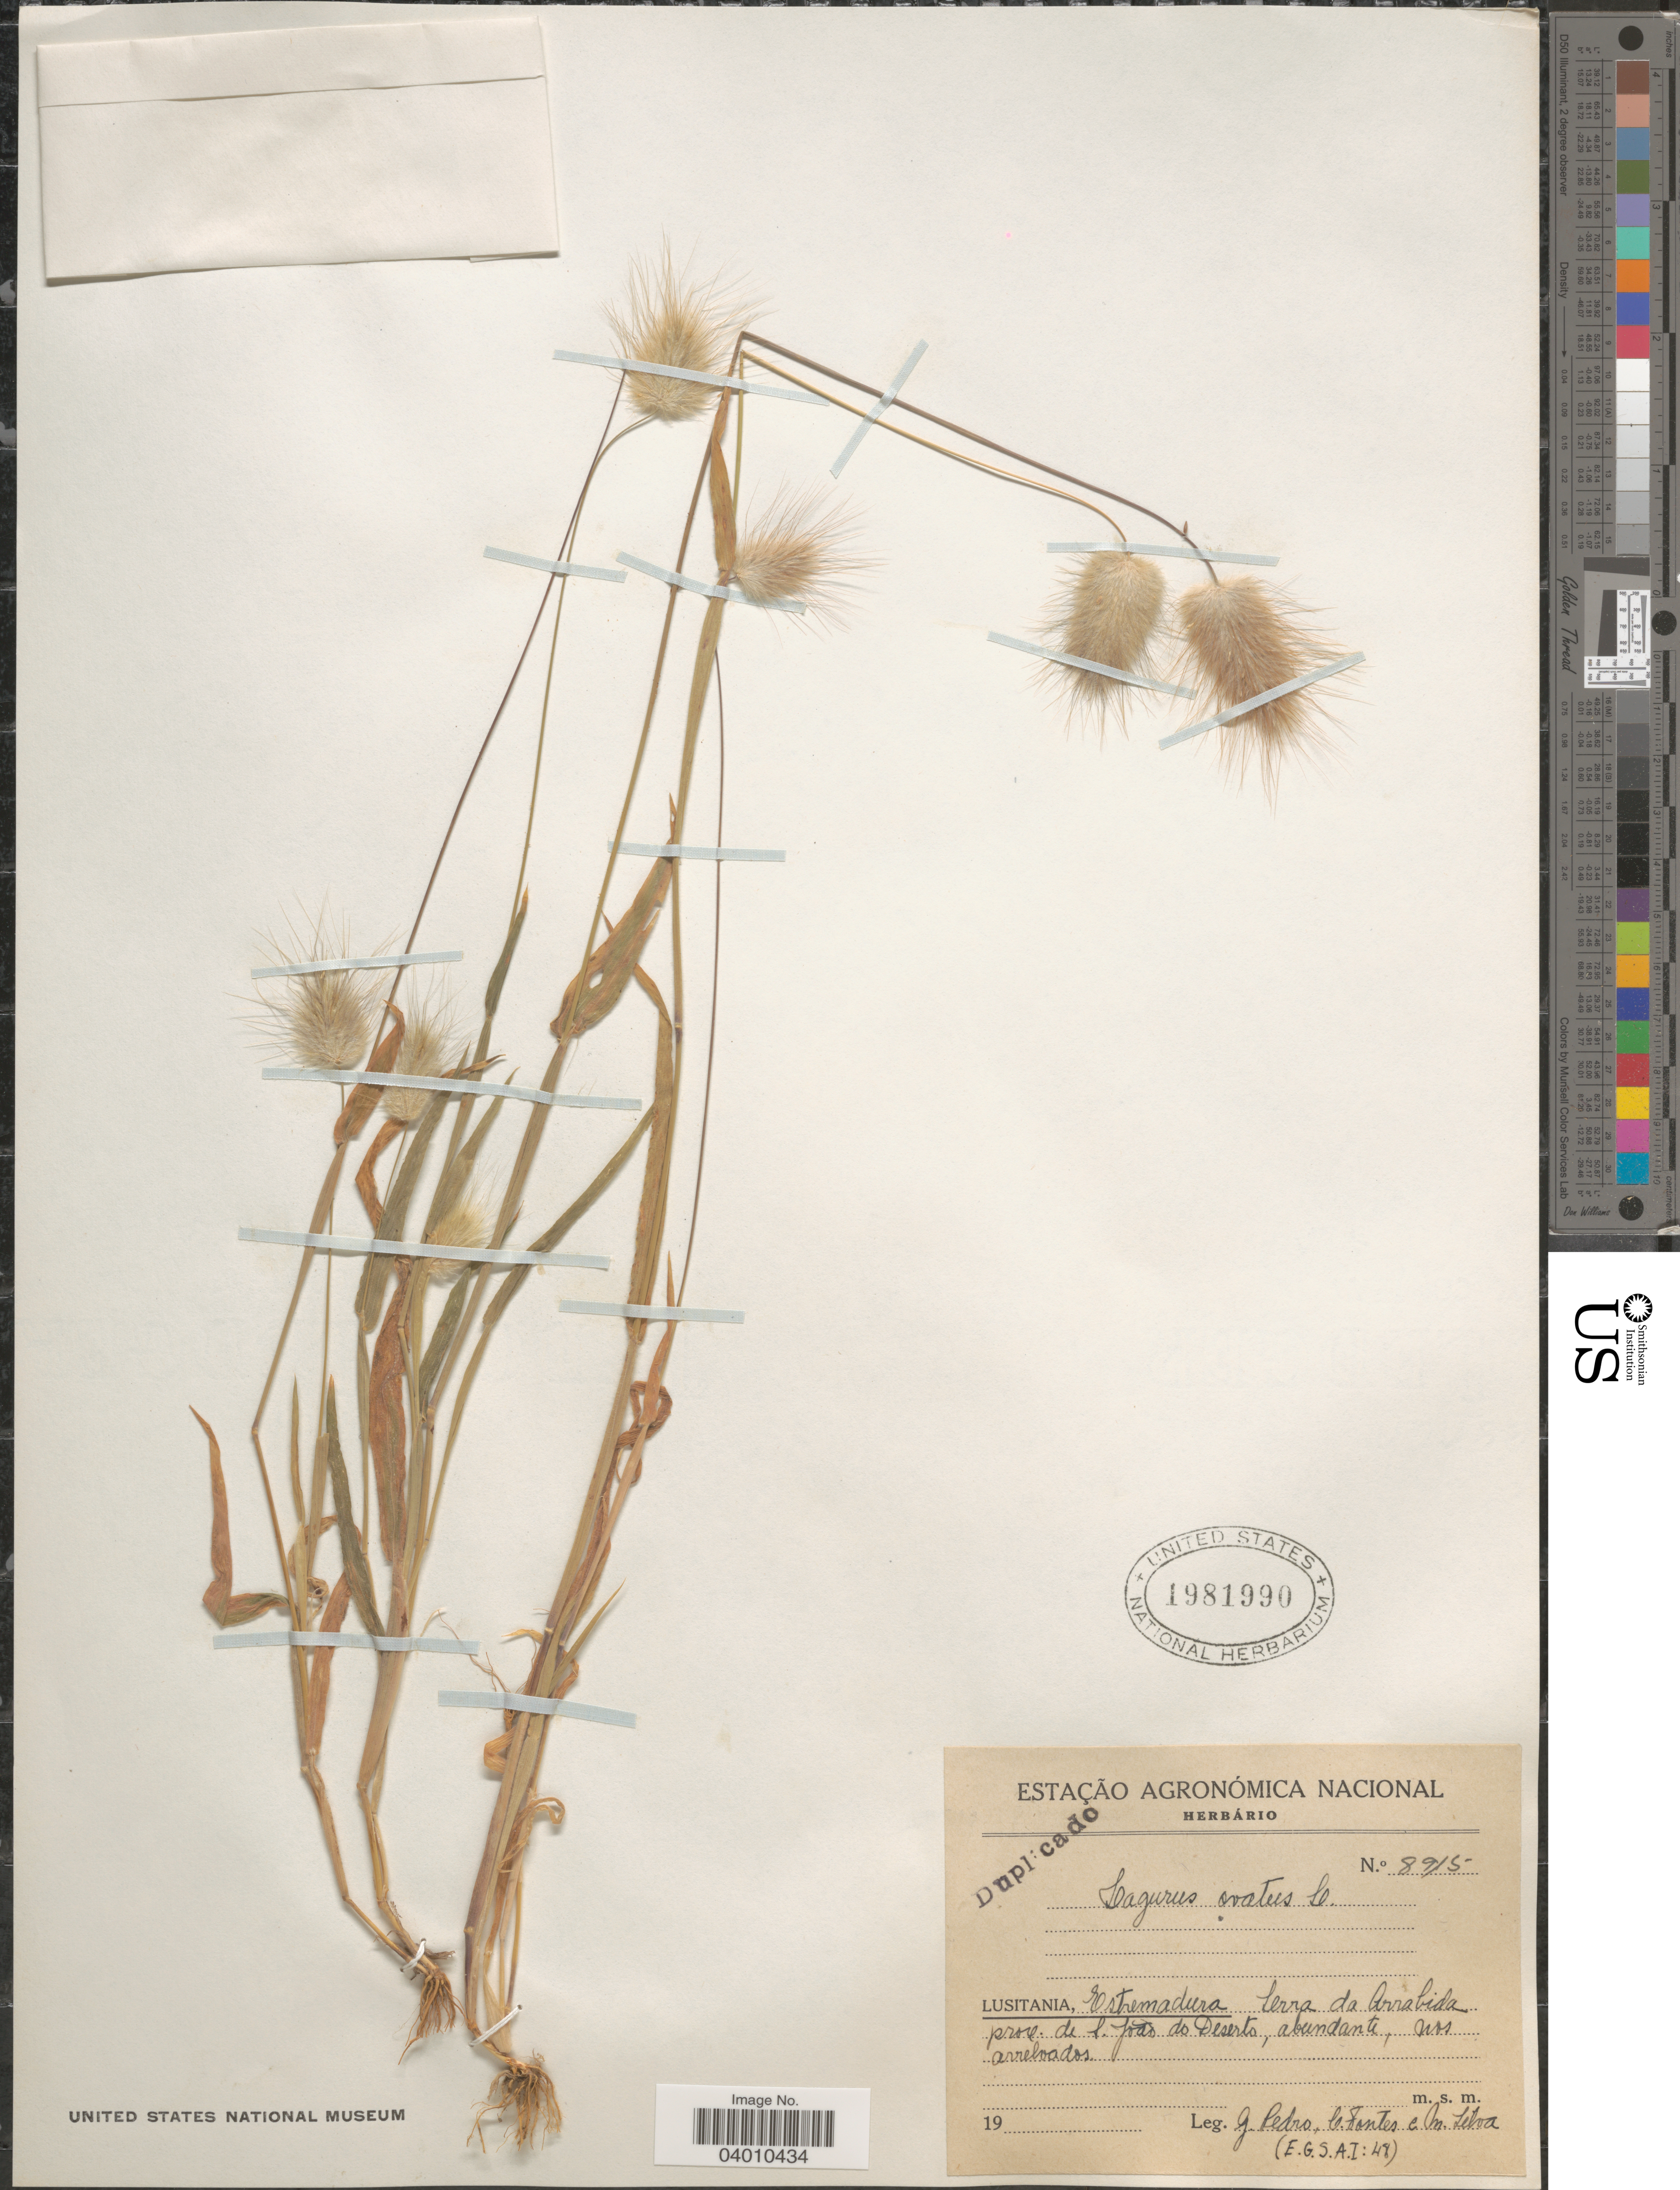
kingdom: Plantae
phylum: Tracheophyta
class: Liliopsida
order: Poales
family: Poaceae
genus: Lagurus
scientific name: Lagurus ovatus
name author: L.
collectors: G. Pedro, C. Fontes & M. Silva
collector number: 8915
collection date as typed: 19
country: Portugal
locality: Lusitania, Estremadura, Serra da Arrabida prov. de S. Joas do Deserto. [interpreted]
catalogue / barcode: US 1981990